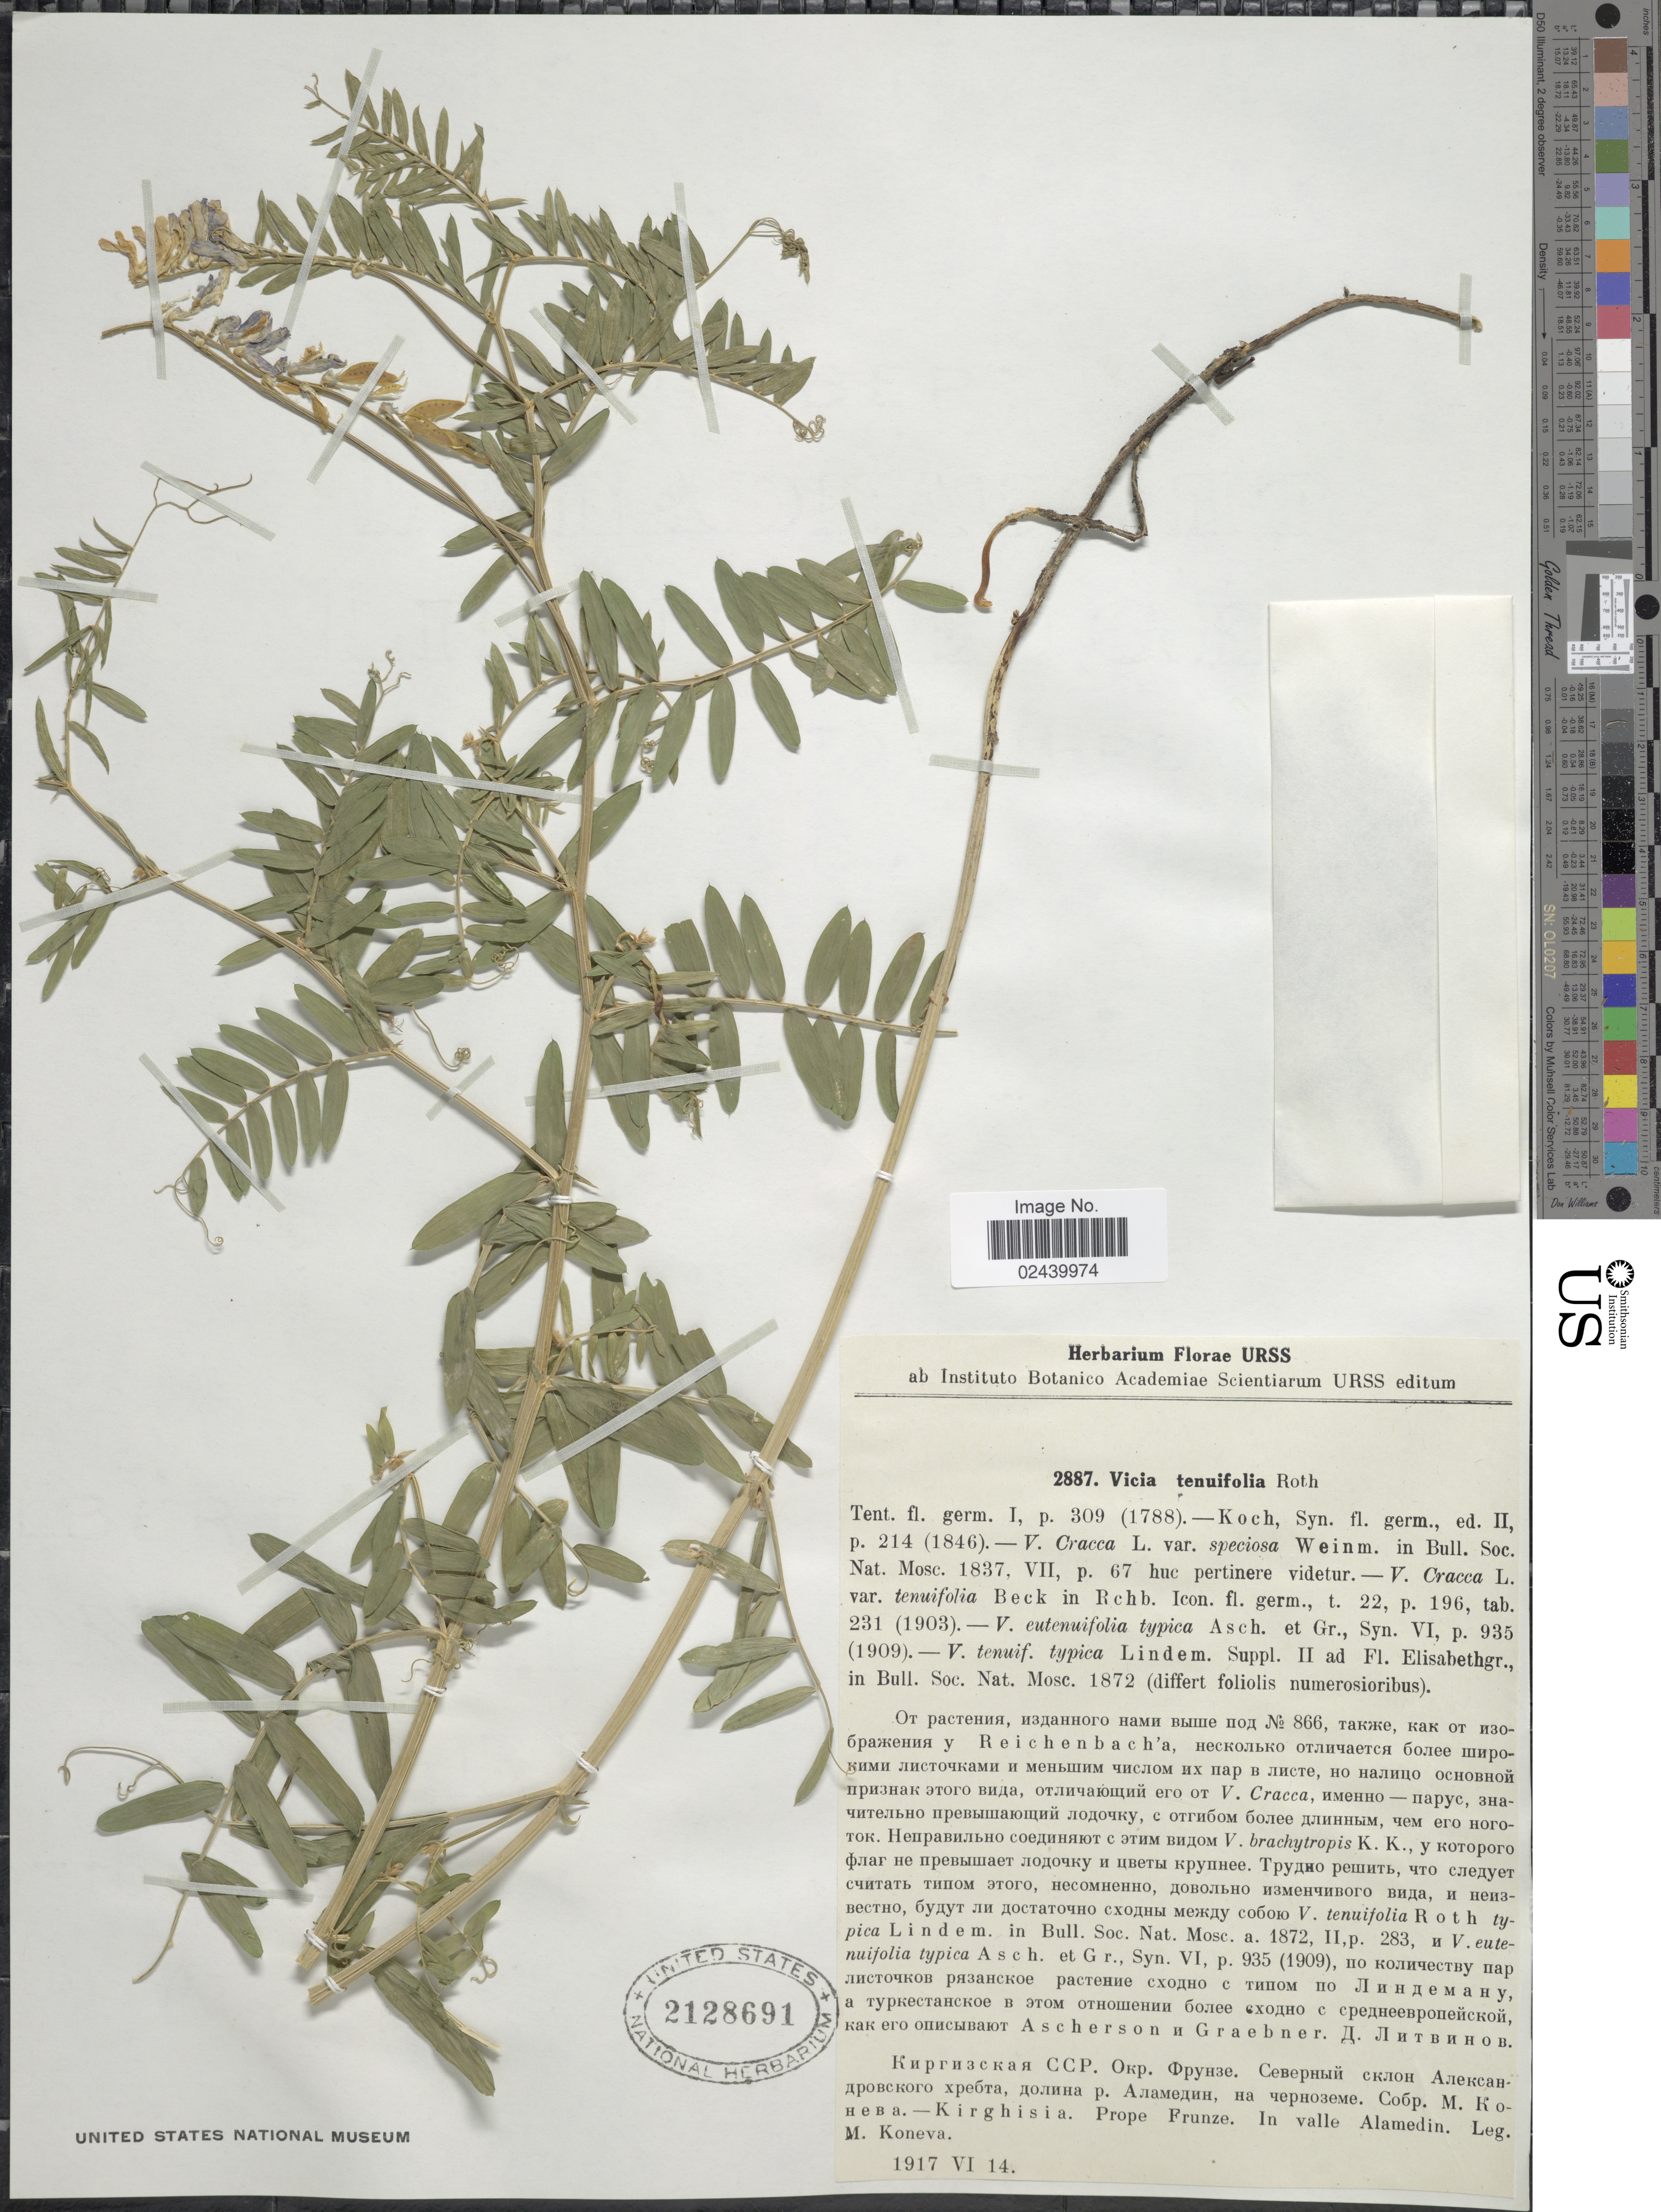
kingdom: Plantae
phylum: Tracheophyta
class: Magnoliopsida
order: Fabales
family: Fabaceae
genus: Vicia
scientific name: Vicia tenuifolia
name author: Ten.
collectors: M. Koneva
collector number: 2887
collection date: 1917-06-14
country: Kyrgyzstan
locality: Kirghisia. Prope Frunze. In valle Alamedin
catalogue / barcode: US 2128691